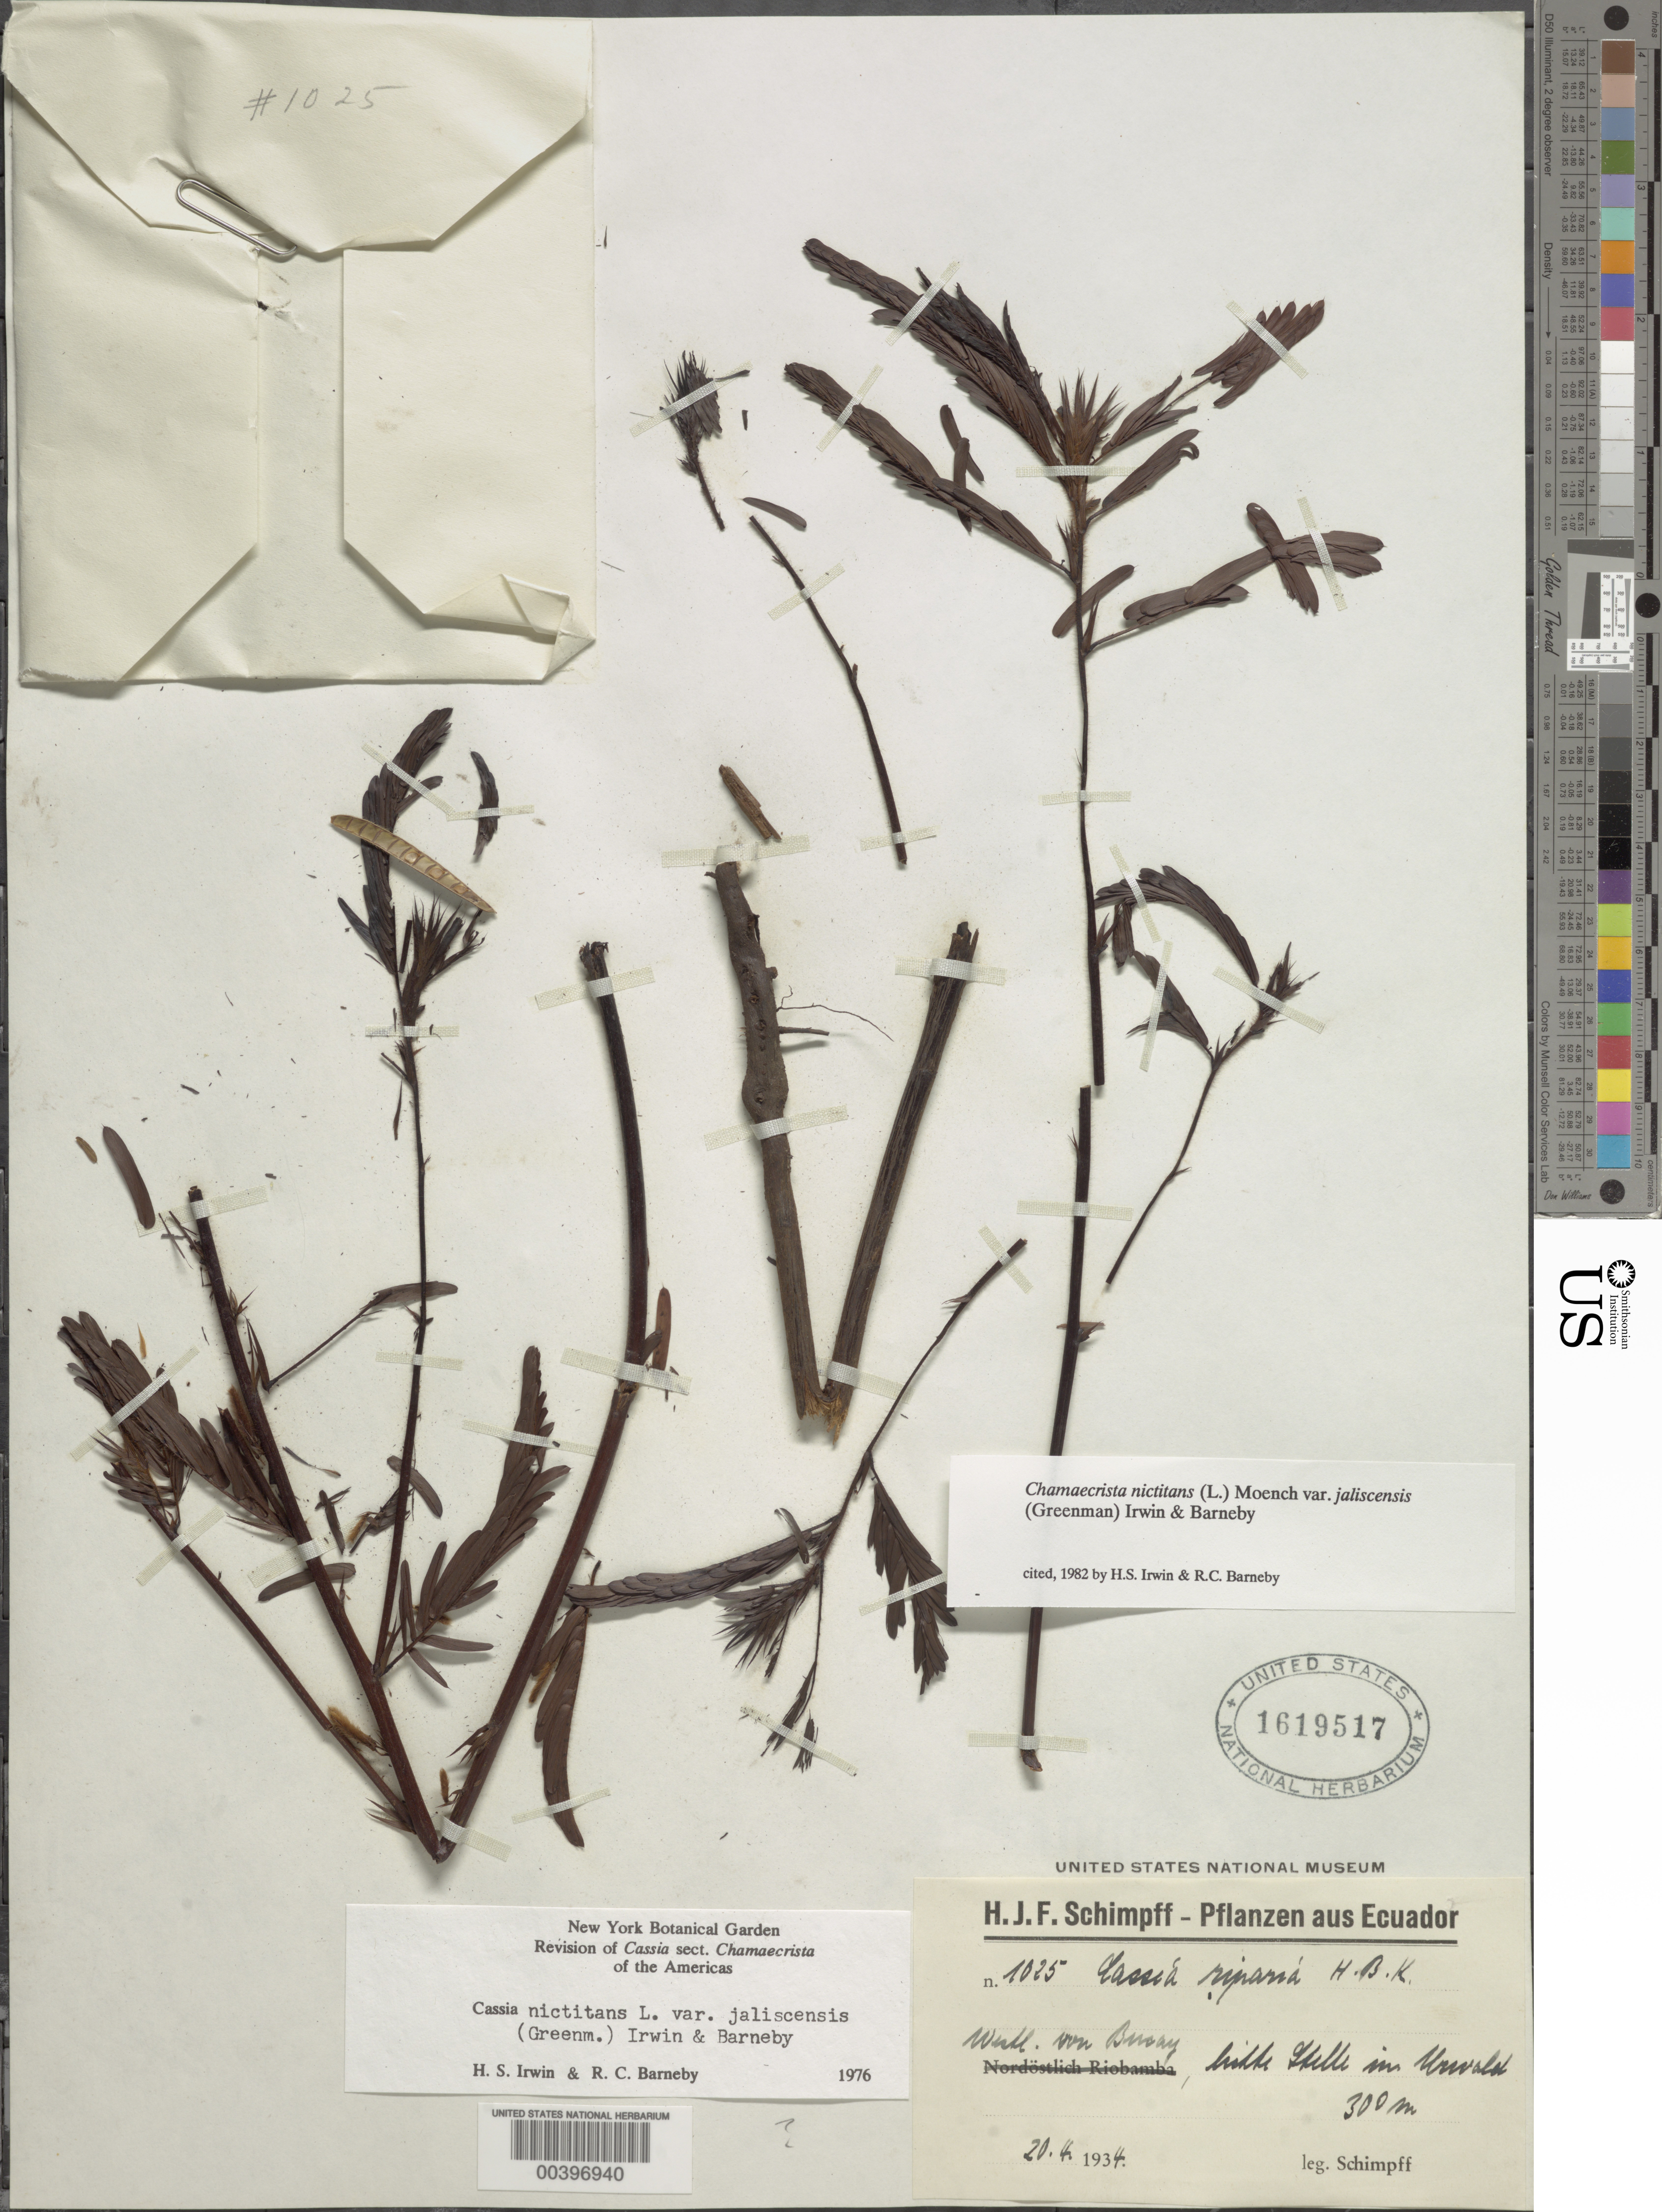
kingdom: Plantae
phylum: Tracheophyta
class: Magnoliopsida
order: Fabales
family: Fabaceae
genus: Chamaecrista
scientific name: Chamaecrista nictitans var. jaliscensis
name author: (Greenm.) H.S. Irwin & Barneby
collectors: H. Schimpff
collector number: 1025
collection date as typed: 20 Apr 1934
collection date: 1934-04-20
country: Ecuador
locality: Werhl von Bucay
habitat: Jungle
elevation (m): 300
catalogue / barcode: US 1619517